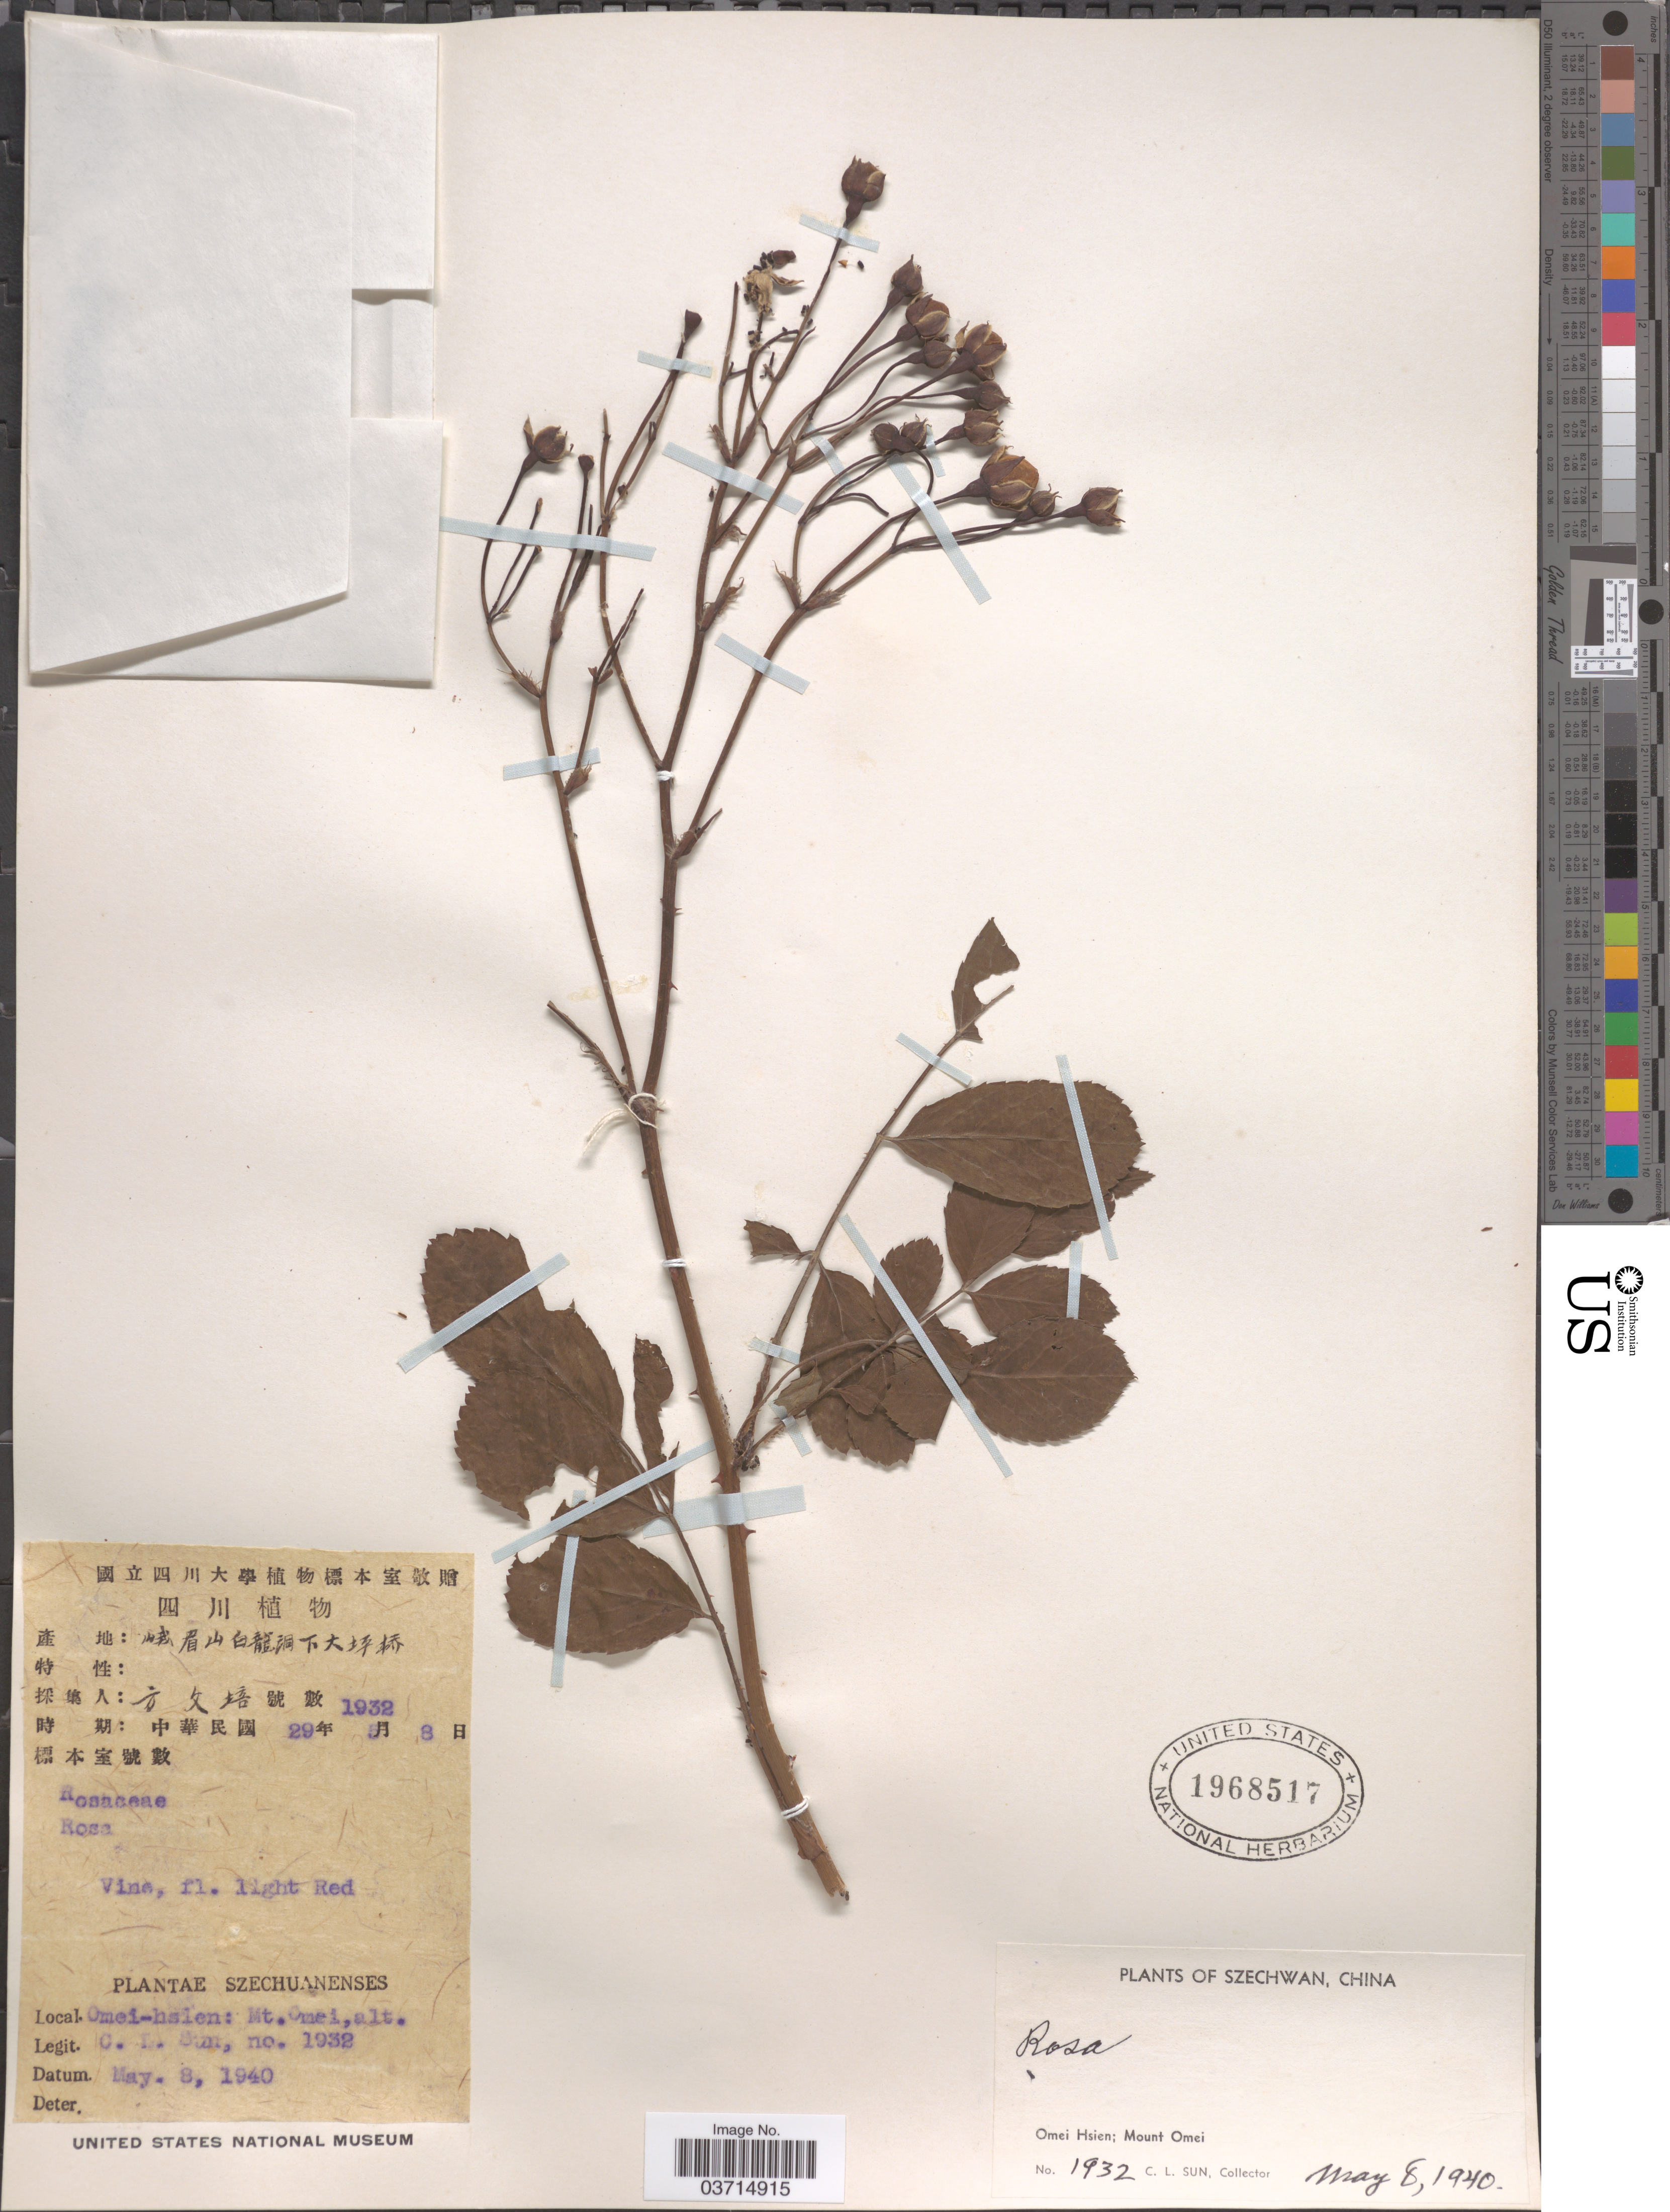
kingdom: Plantae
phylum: Tracheophyta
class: Magnoliopsida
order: Rosales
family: Rosaceae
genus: Rosa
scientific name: Rosa sp.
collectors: C. Sun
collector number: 1932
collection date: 1940-05-08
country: China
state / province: Sichuan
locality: Szechwan. Omei Hsien; Mount Omei.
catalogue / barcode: US 1968517